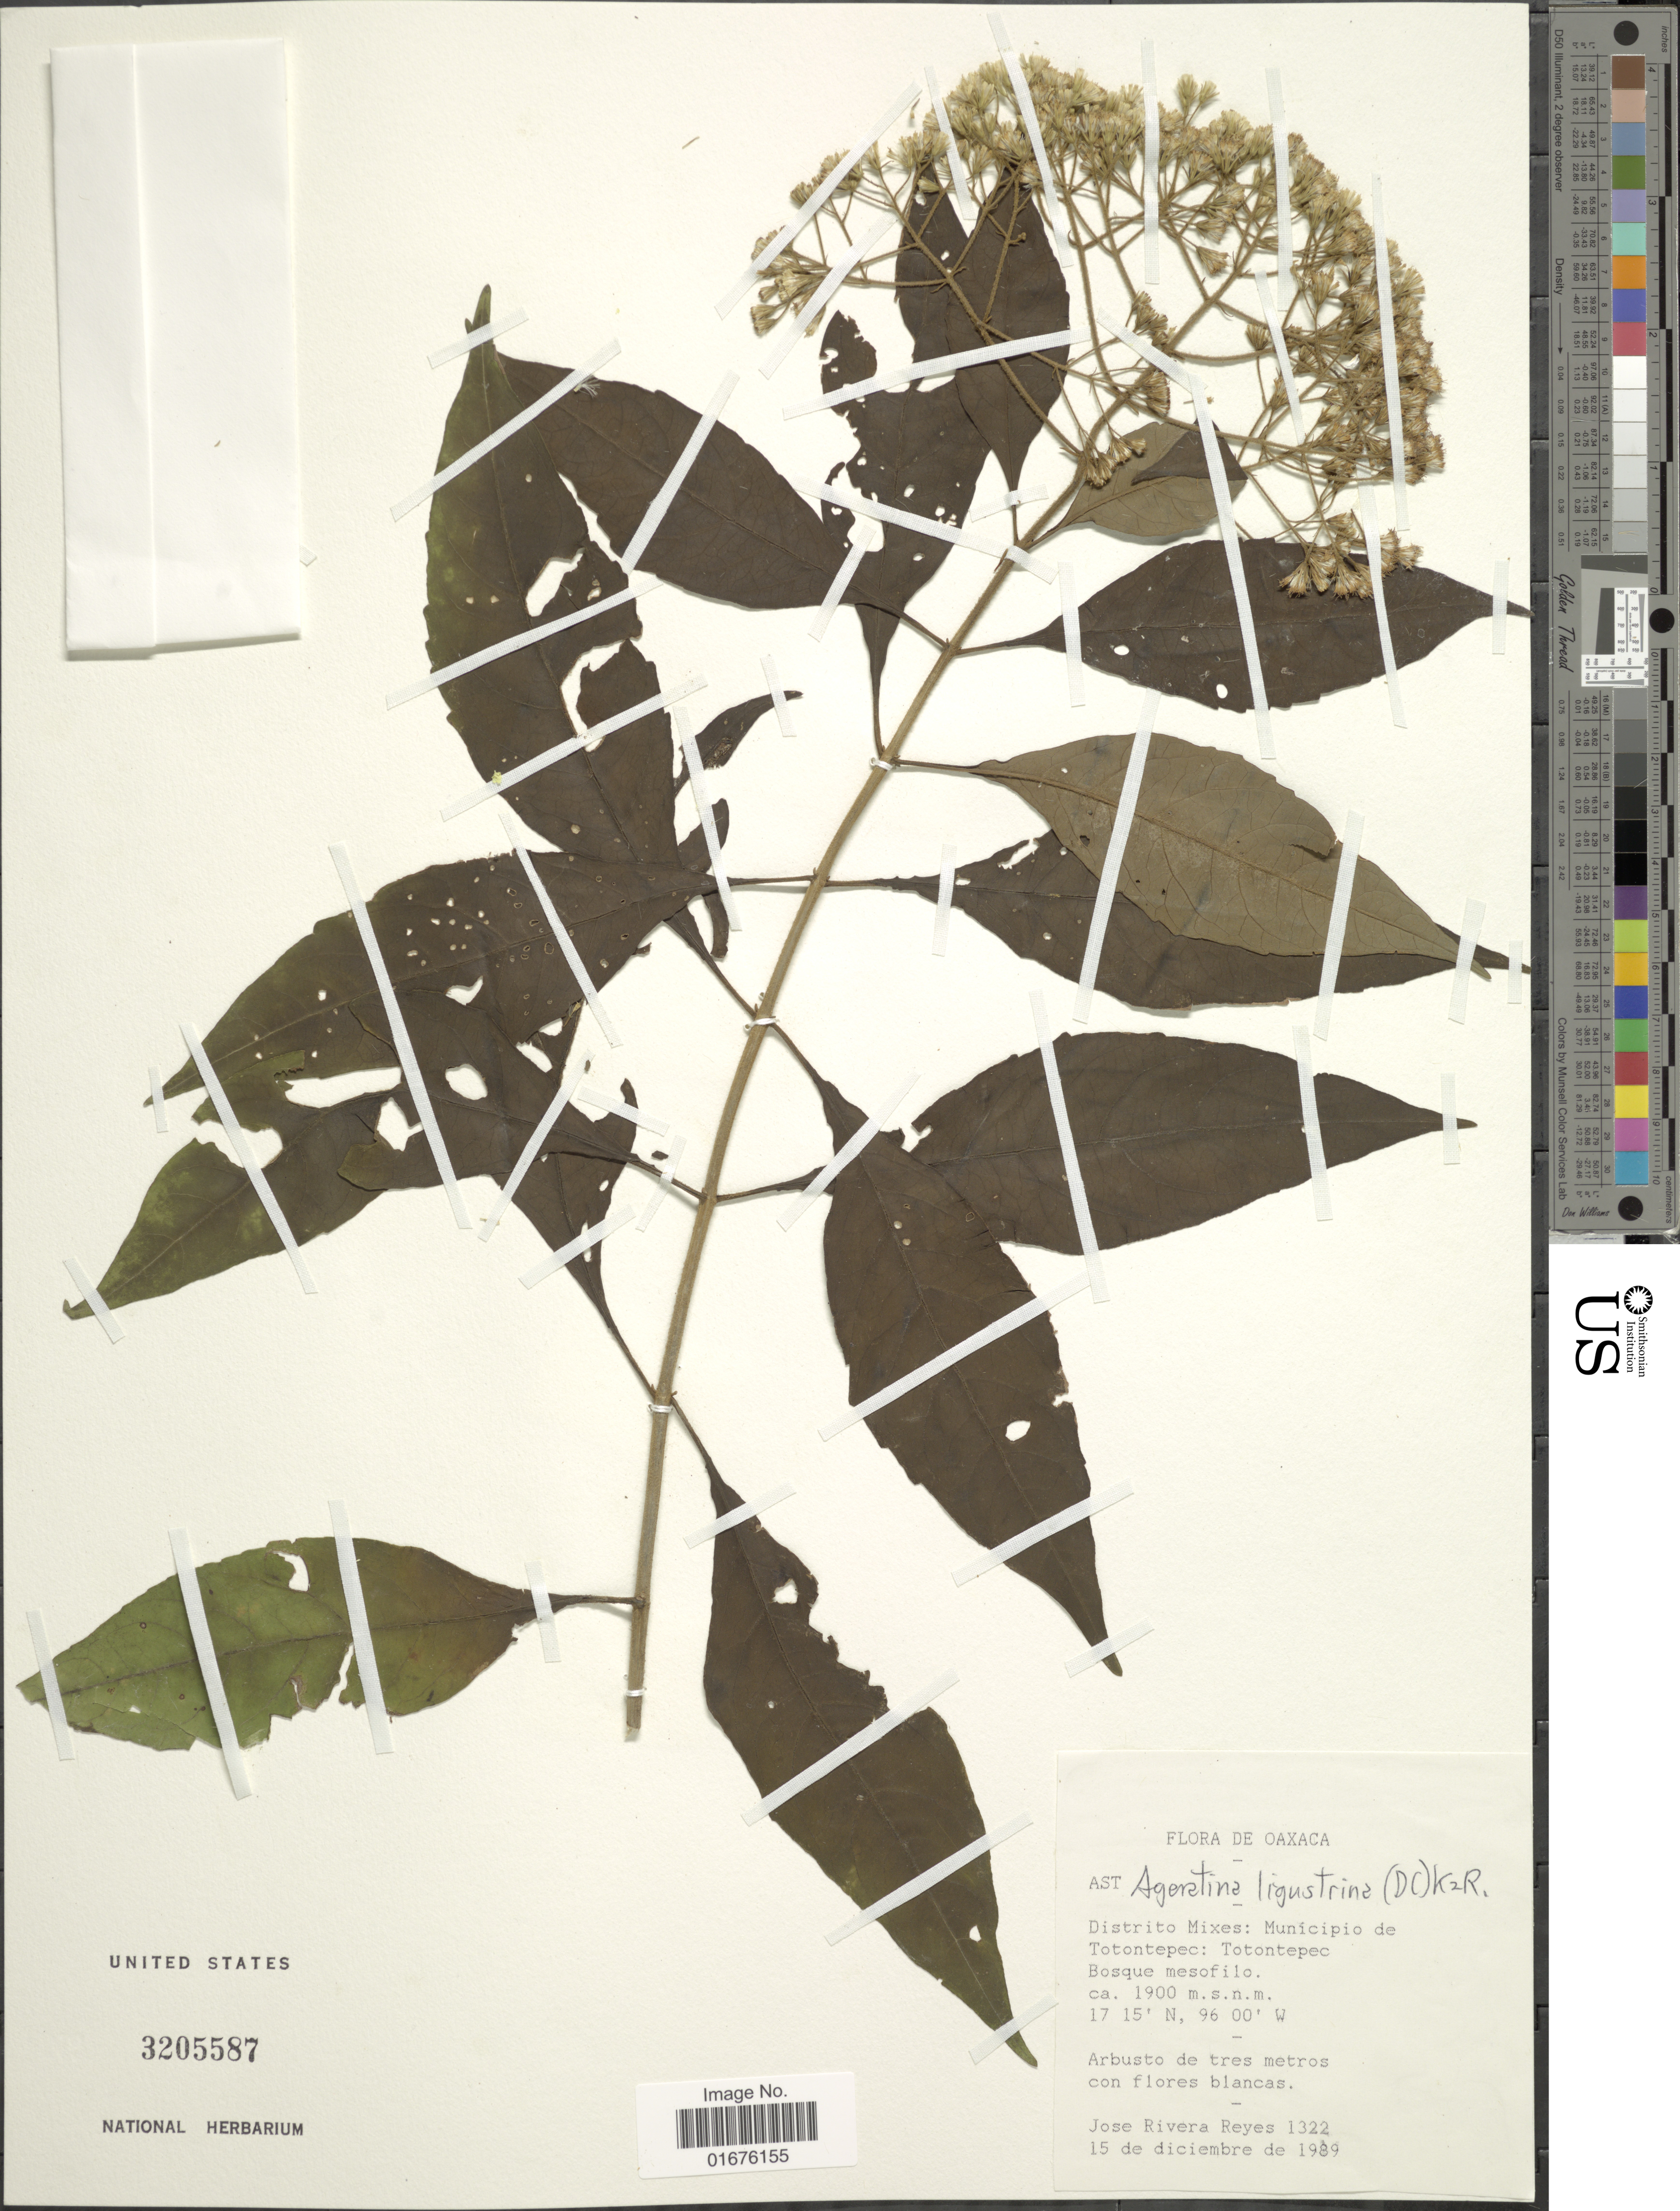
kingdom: Plantae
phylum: Tracheophyta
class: Magnoliopsida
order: Asterales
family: Asteraceae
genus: Ageratina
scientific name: Ageratina ligustrina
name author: (DC.) R.M. King & H. Rob.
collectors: J. Reyes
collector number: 1322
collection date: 1989-12-15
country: Mexico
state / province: Oaxaca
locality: Distrito Mixes: Municipio de Totntepec; Totontepec Bosque mesofilo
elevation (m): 1900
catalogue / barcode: US 3205587